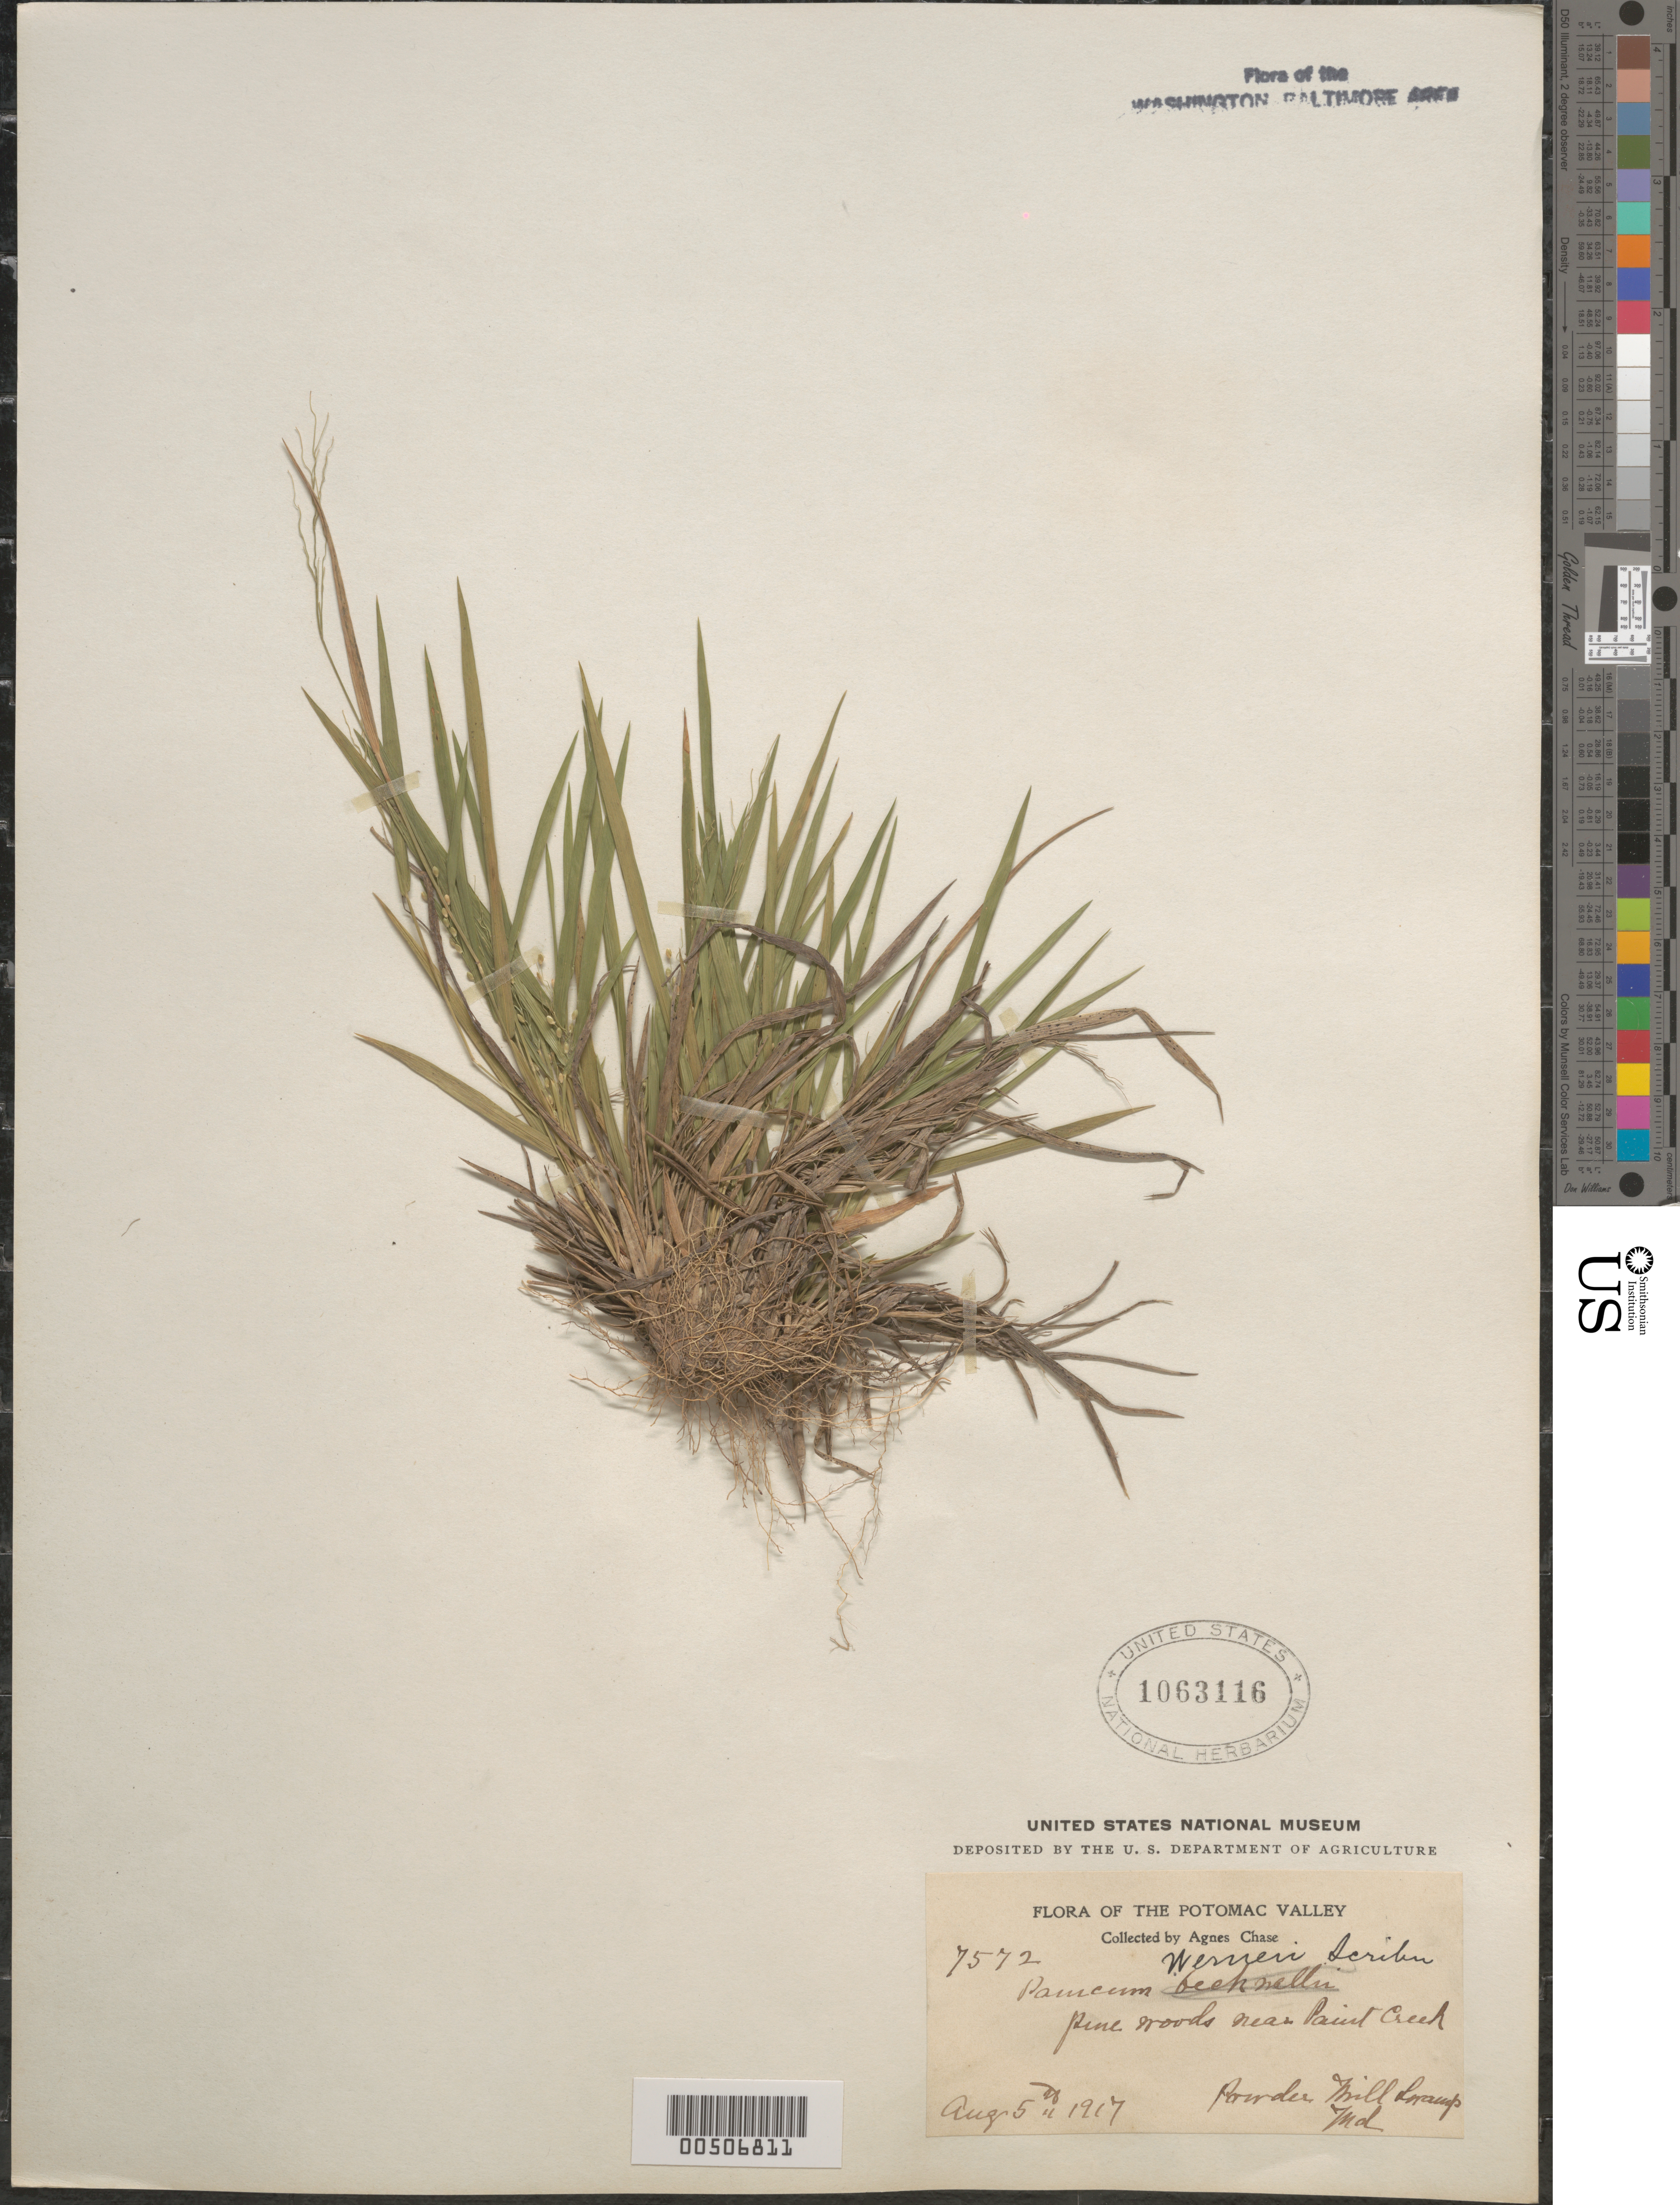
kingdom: Plantae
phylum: Tracheophyta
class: Liliopsida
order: Poales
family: Poaceae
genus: Dichanthelium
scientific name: Dichanthelium linearifolium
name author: (Scribn.) Gould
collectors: A. Chase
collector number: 7572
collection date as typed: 05 Aug 1917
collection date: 1917-08-05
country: United States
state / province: Maryland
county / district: Prince George's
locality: Powder Mill swamp, near Paint Creek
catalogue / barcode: US 1063116